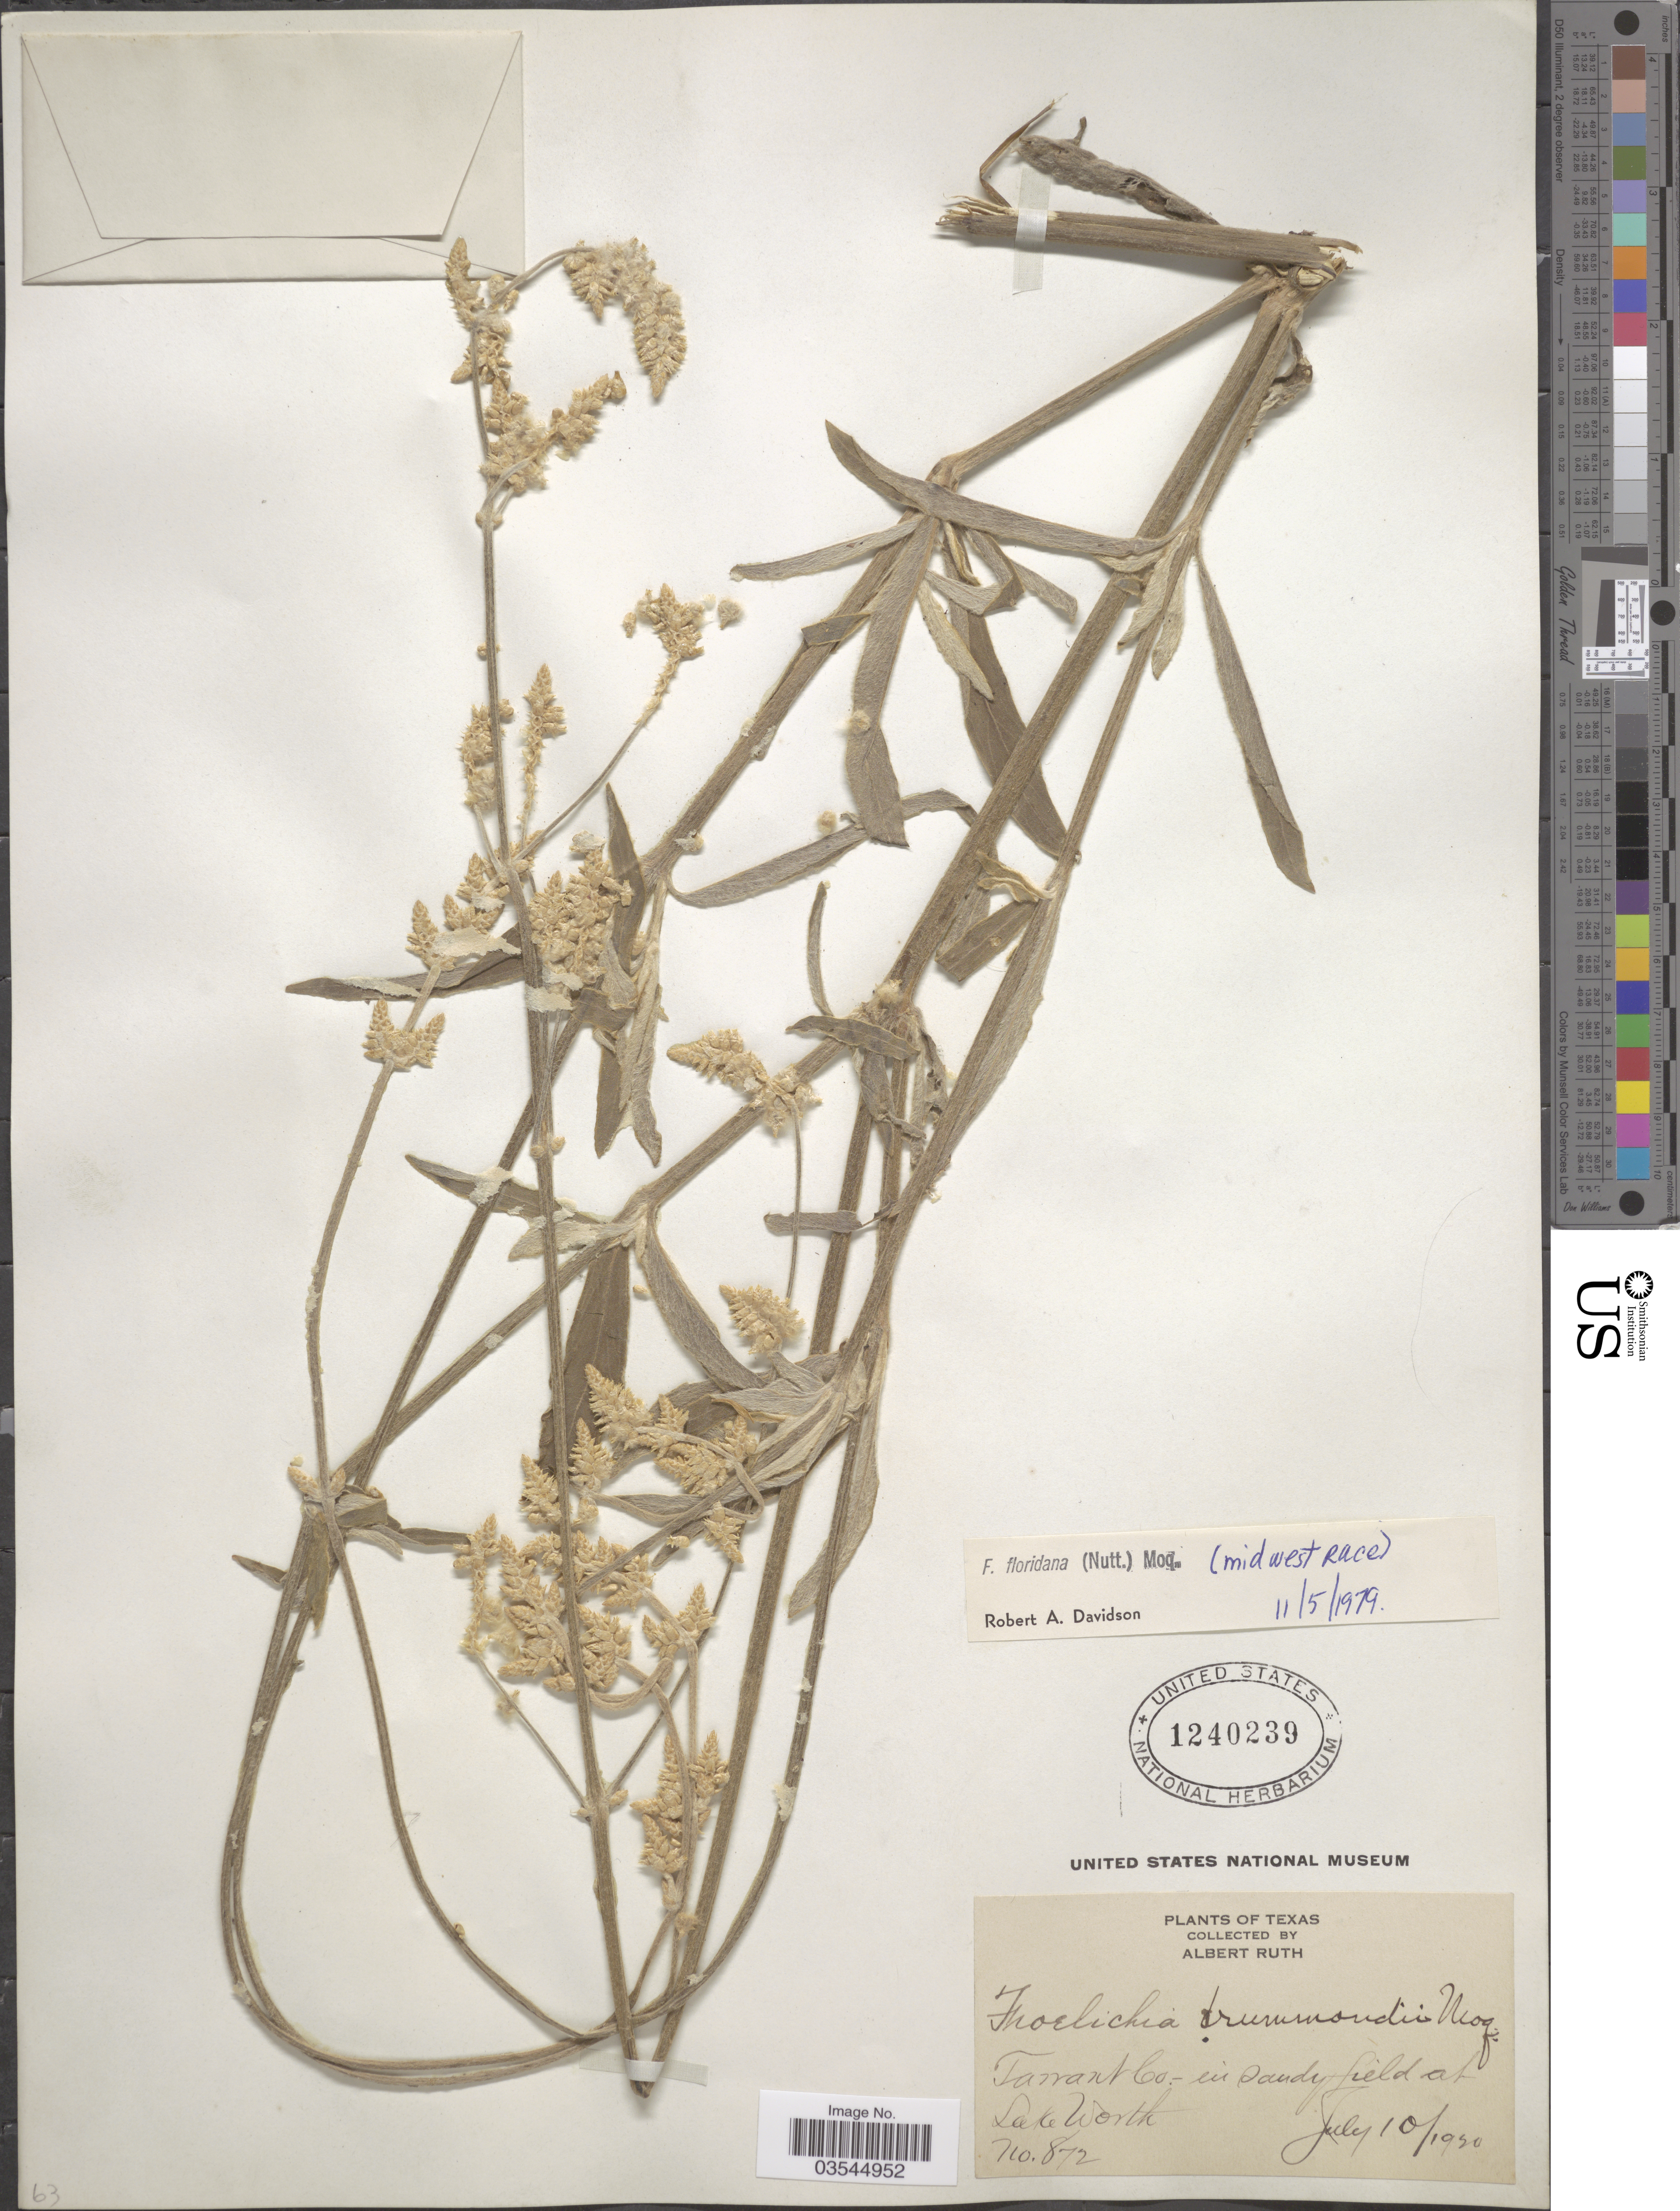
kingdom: Plantae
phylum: Tracheophyta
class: Magnoliopsida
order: Caryophyllales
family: Amaranthaceae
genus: Froelichia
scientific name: Froelichia floridana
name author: (Nutt.) Moq.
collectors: A. Ruth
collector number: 872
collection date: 1920-07-10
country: United States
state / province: Texas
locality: Tarrant Co. At Lake Worth.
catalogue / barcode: US 1240239